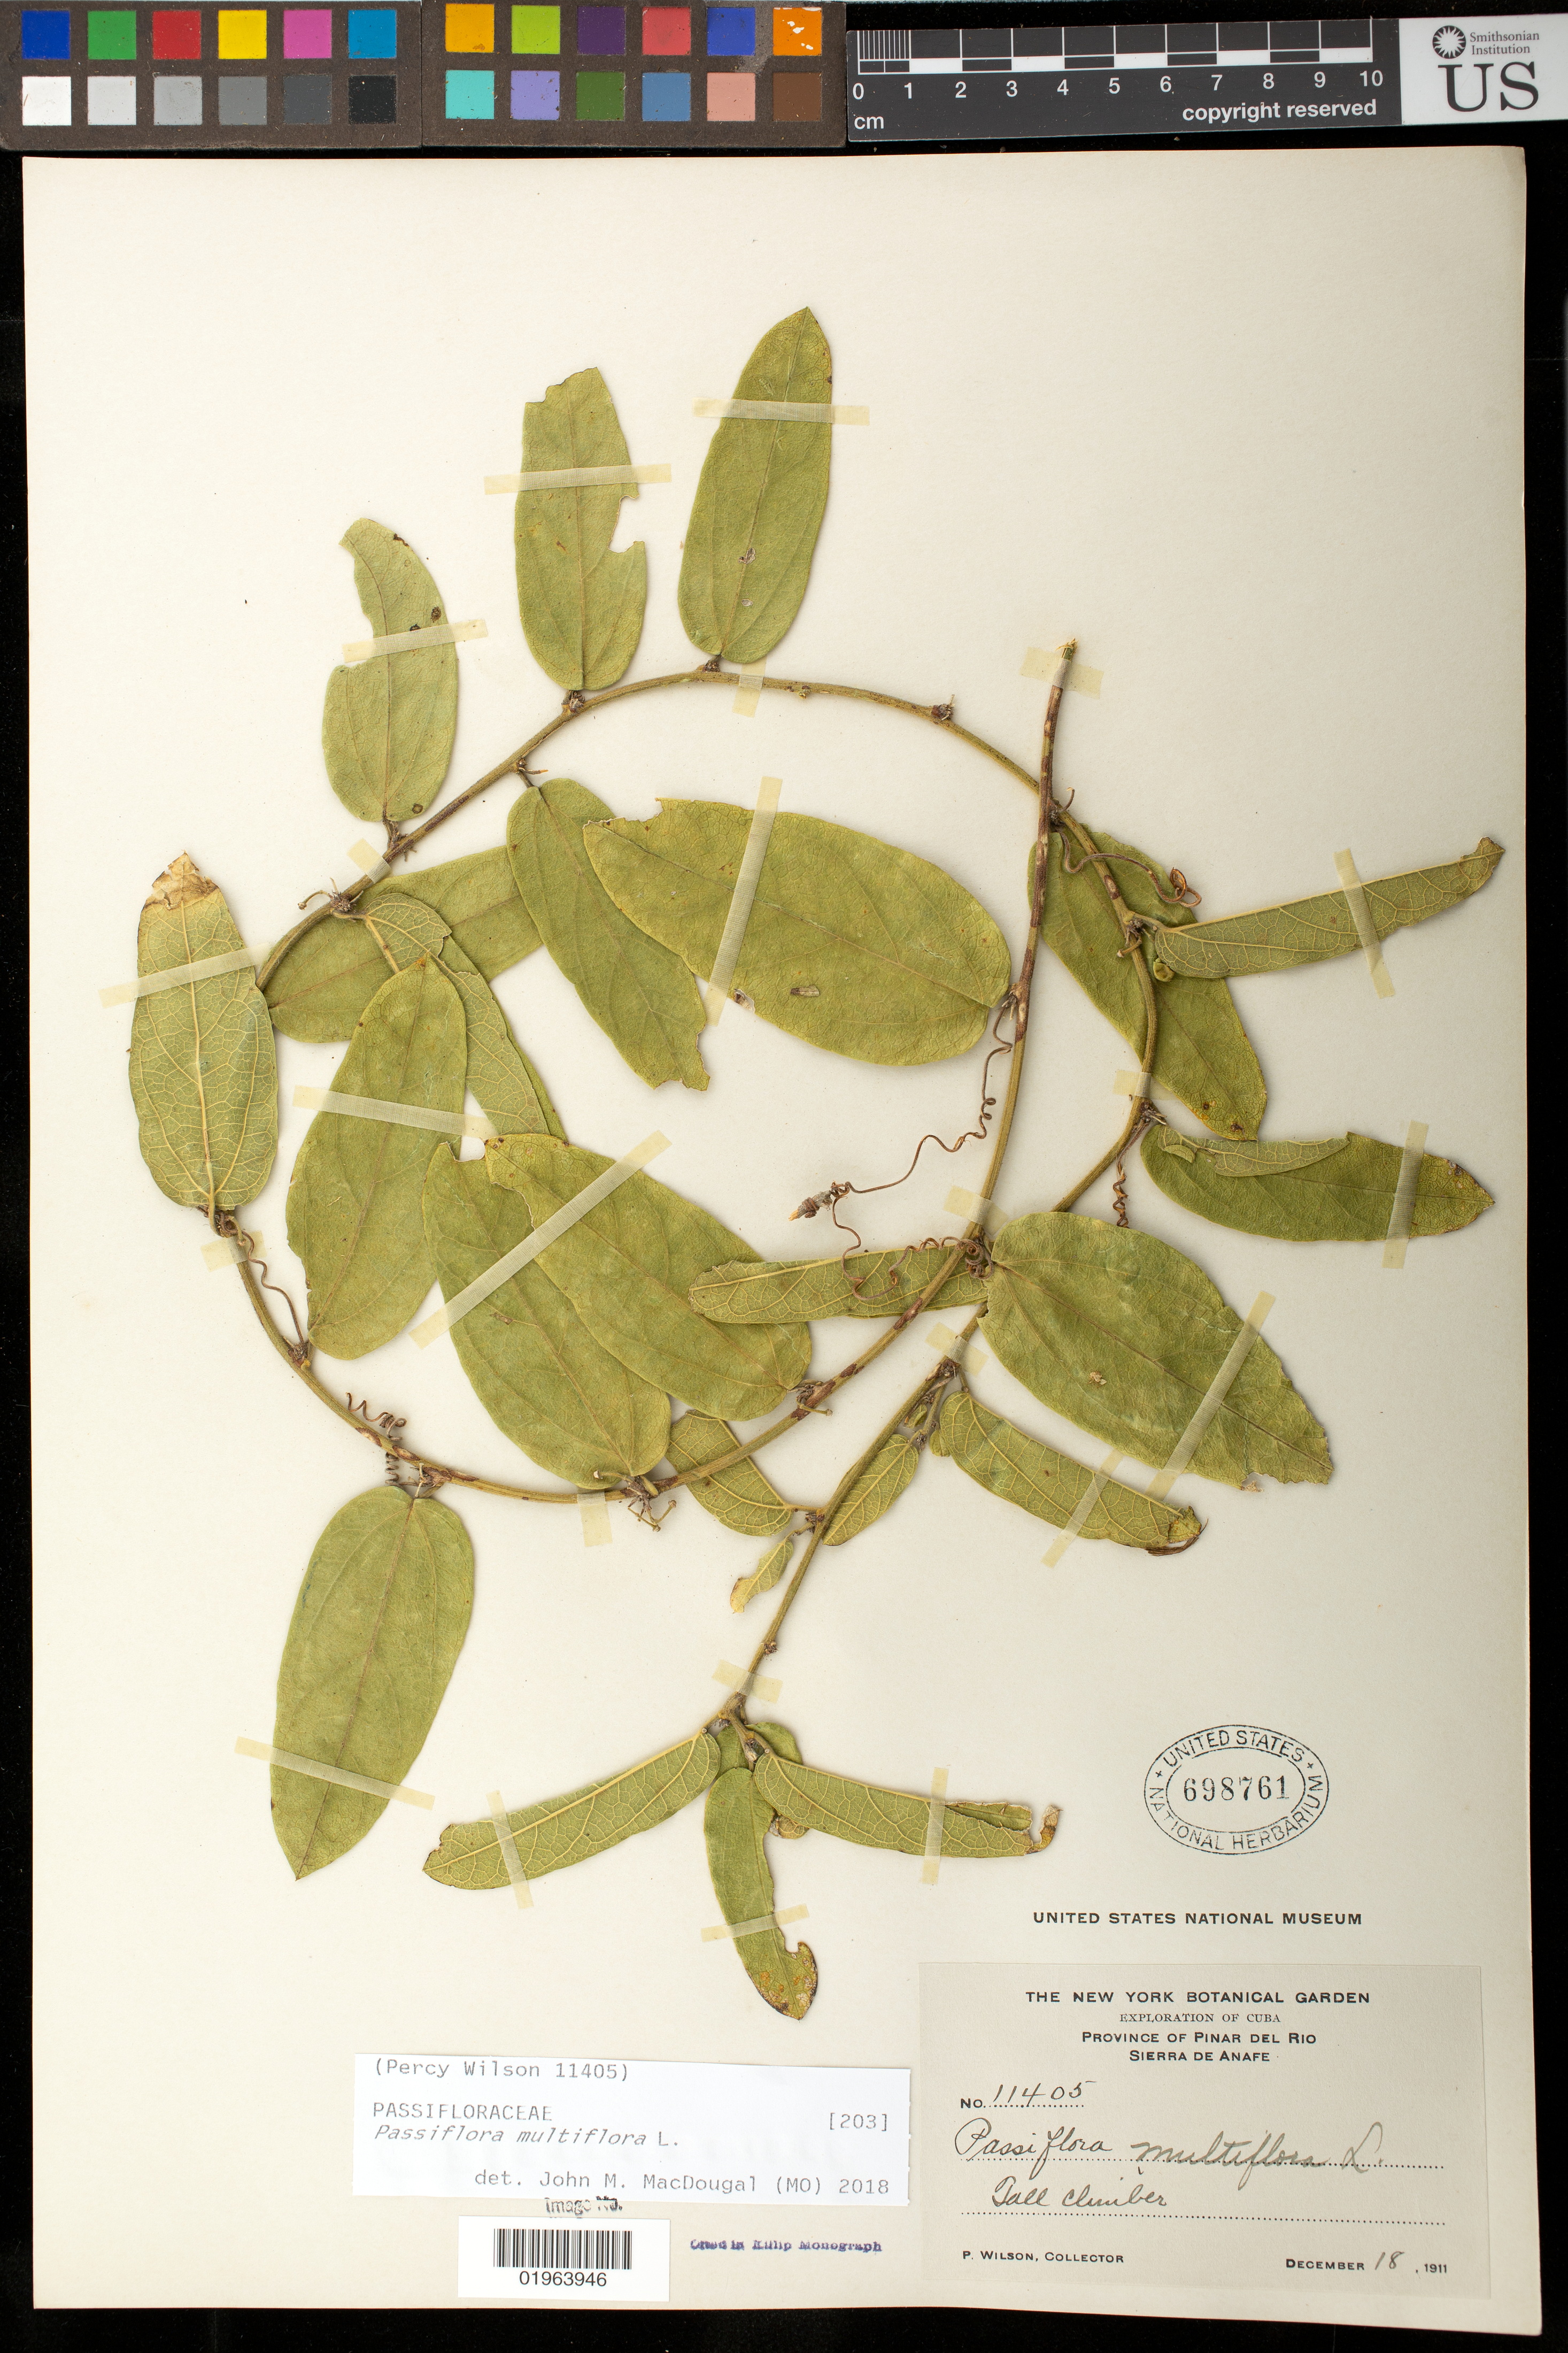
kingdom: Plantae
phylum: Tracheophyta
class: Magnoliopsida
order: Malpighiales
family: Passifloraceae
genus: Passiflora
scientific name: Passiflora multiflora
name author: L.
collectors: P. Wilson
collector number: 11405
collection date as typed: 18 Dec 1911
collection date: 1911-12-18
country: Cuba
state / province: Pinar del Rio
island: Cuba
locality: Sierra de Anafe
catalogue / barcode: US 698761